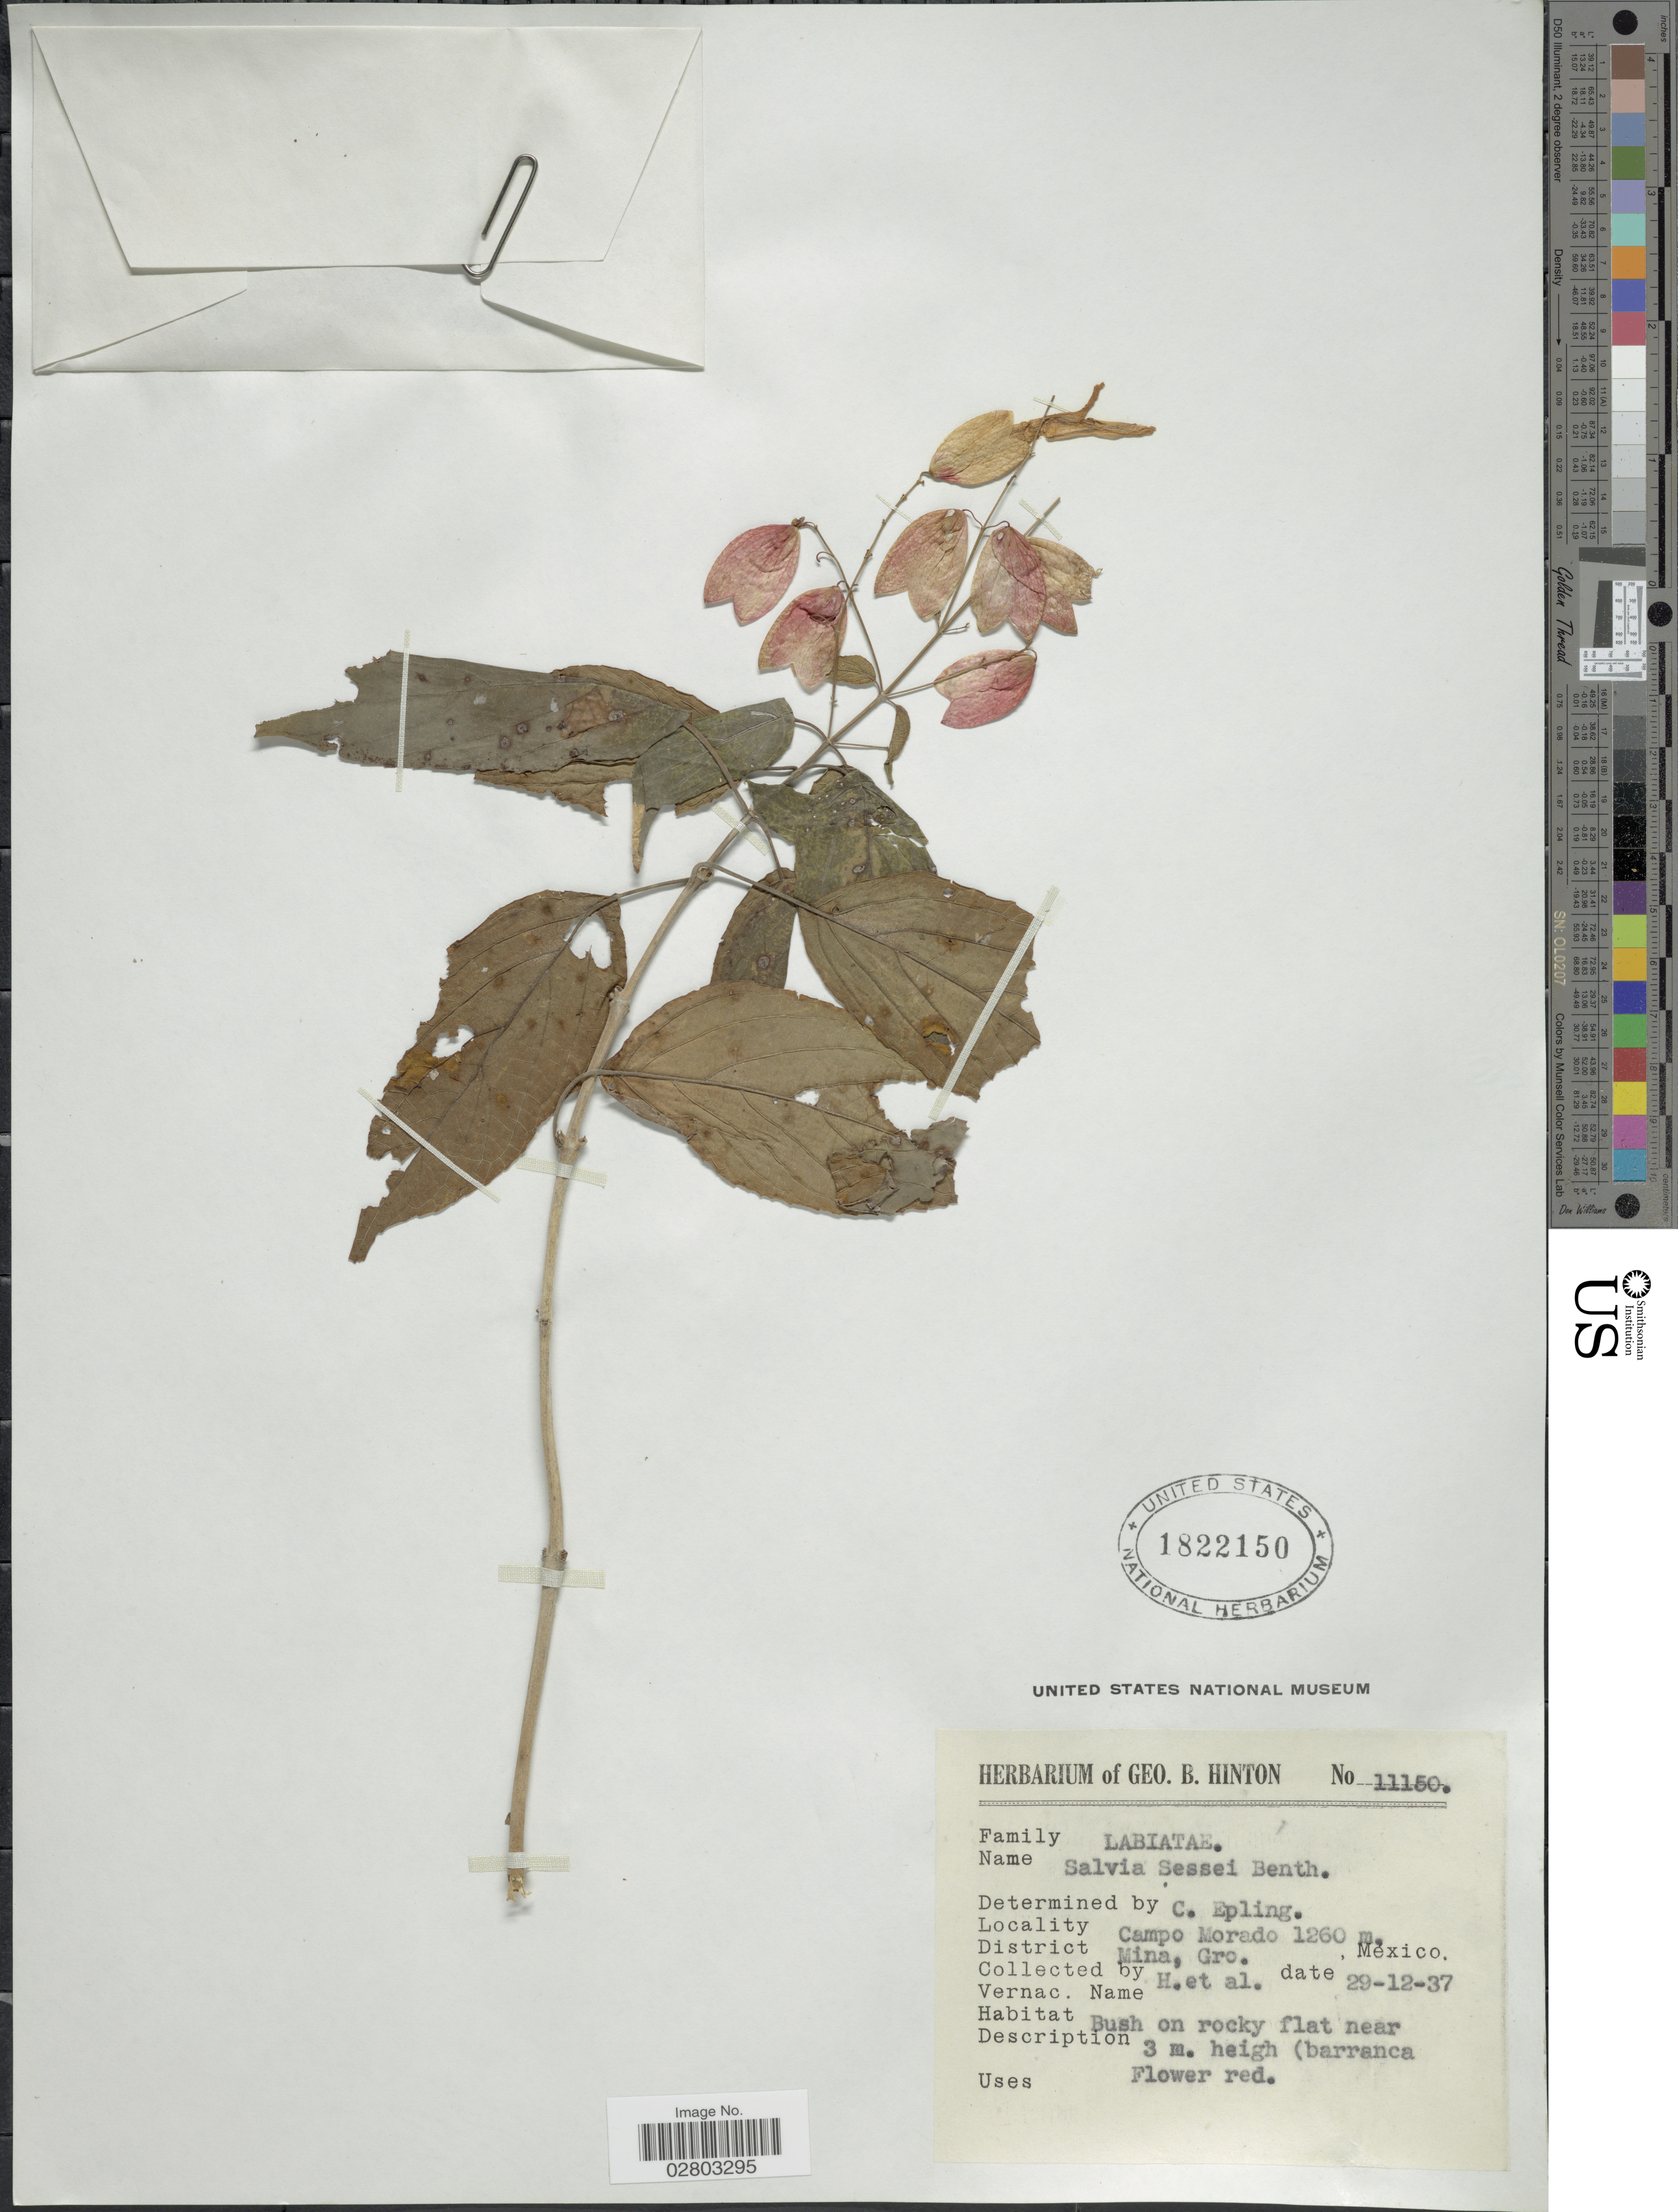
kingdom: Plantae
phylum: Tracheophyta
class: Magnoliopsida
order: Lamiales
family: Lamiaceae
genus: Salvia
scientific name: Salvia sessei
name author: Benth.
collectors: G. B. Hinton & et al.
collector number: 11150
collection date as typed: Transcribed d/m/y: 29/12/37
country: Mexico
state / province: Guerrero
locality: Campo Morado, District Mina.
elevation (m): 1260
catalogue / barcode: US 1822150